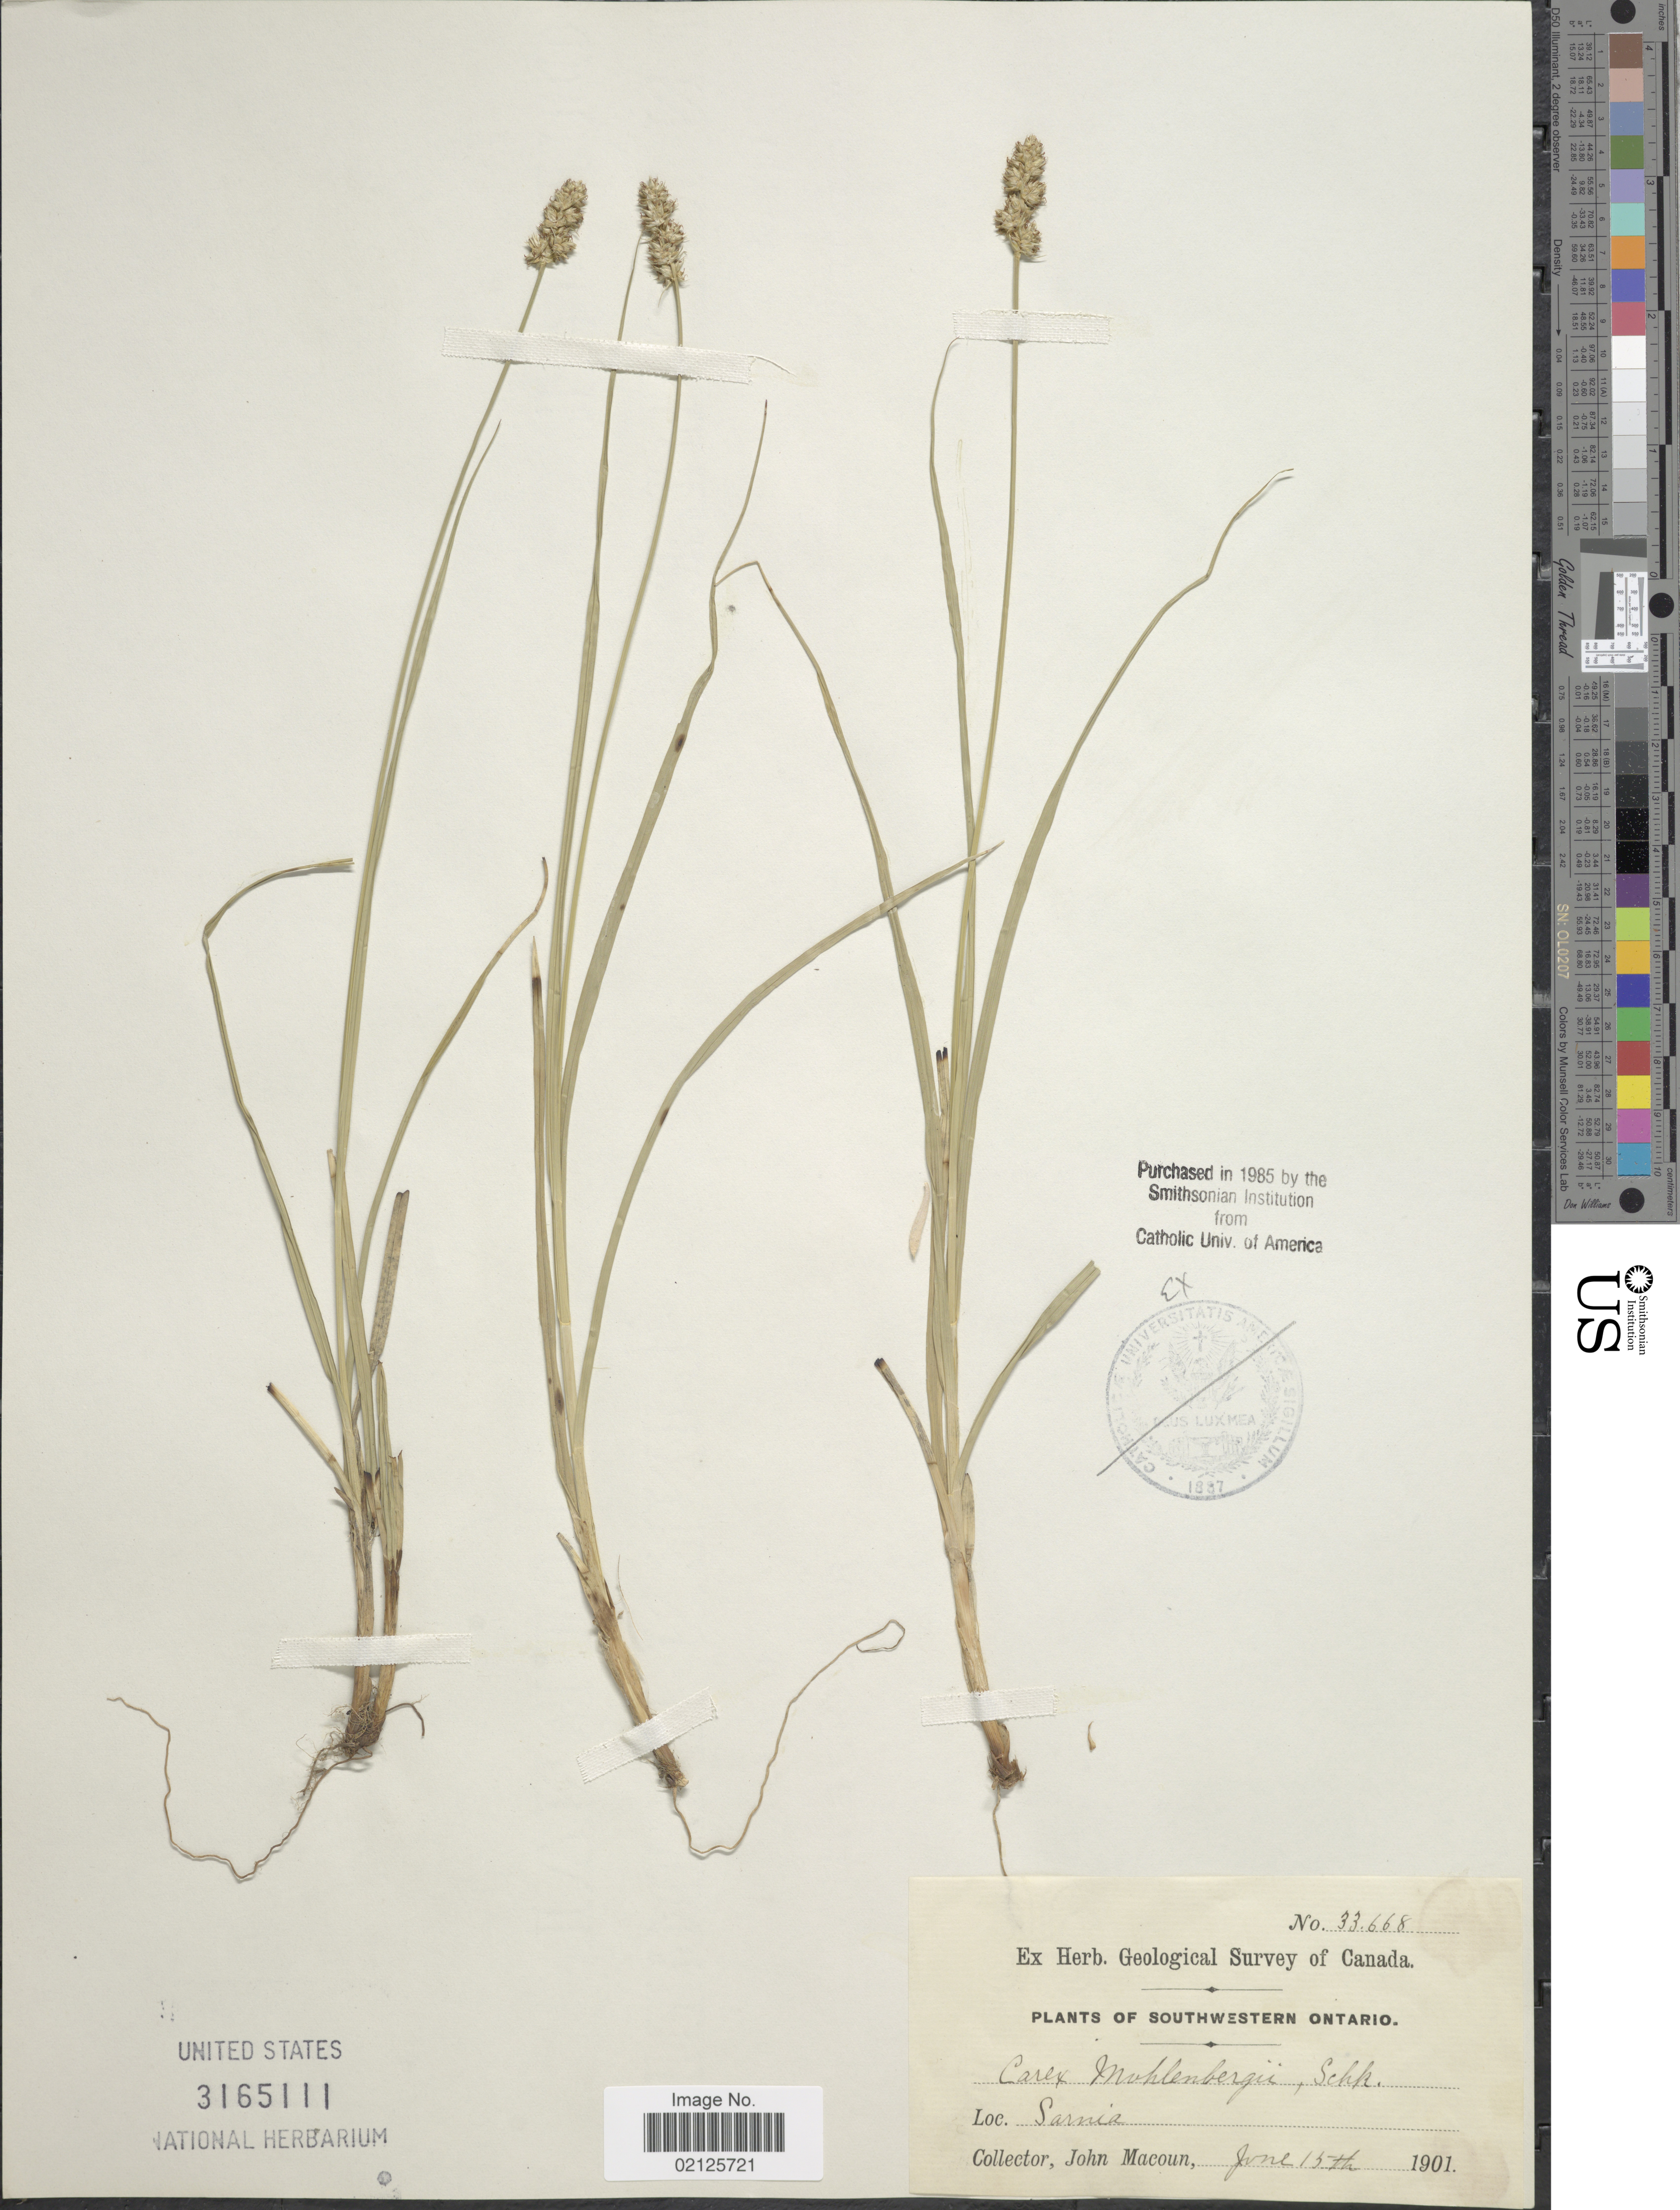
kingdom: Plantae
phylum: Tracheophyta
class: Liliopsida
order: Poales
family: Cyperaceae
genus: Carex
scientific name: Carex muehlenbergii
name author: Willd.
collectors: J. Macoun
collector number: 33668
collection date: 1901-06-15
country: Canada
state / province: Ontario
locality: Southwestern Ontario, Sarnia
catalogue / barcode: US 3165111